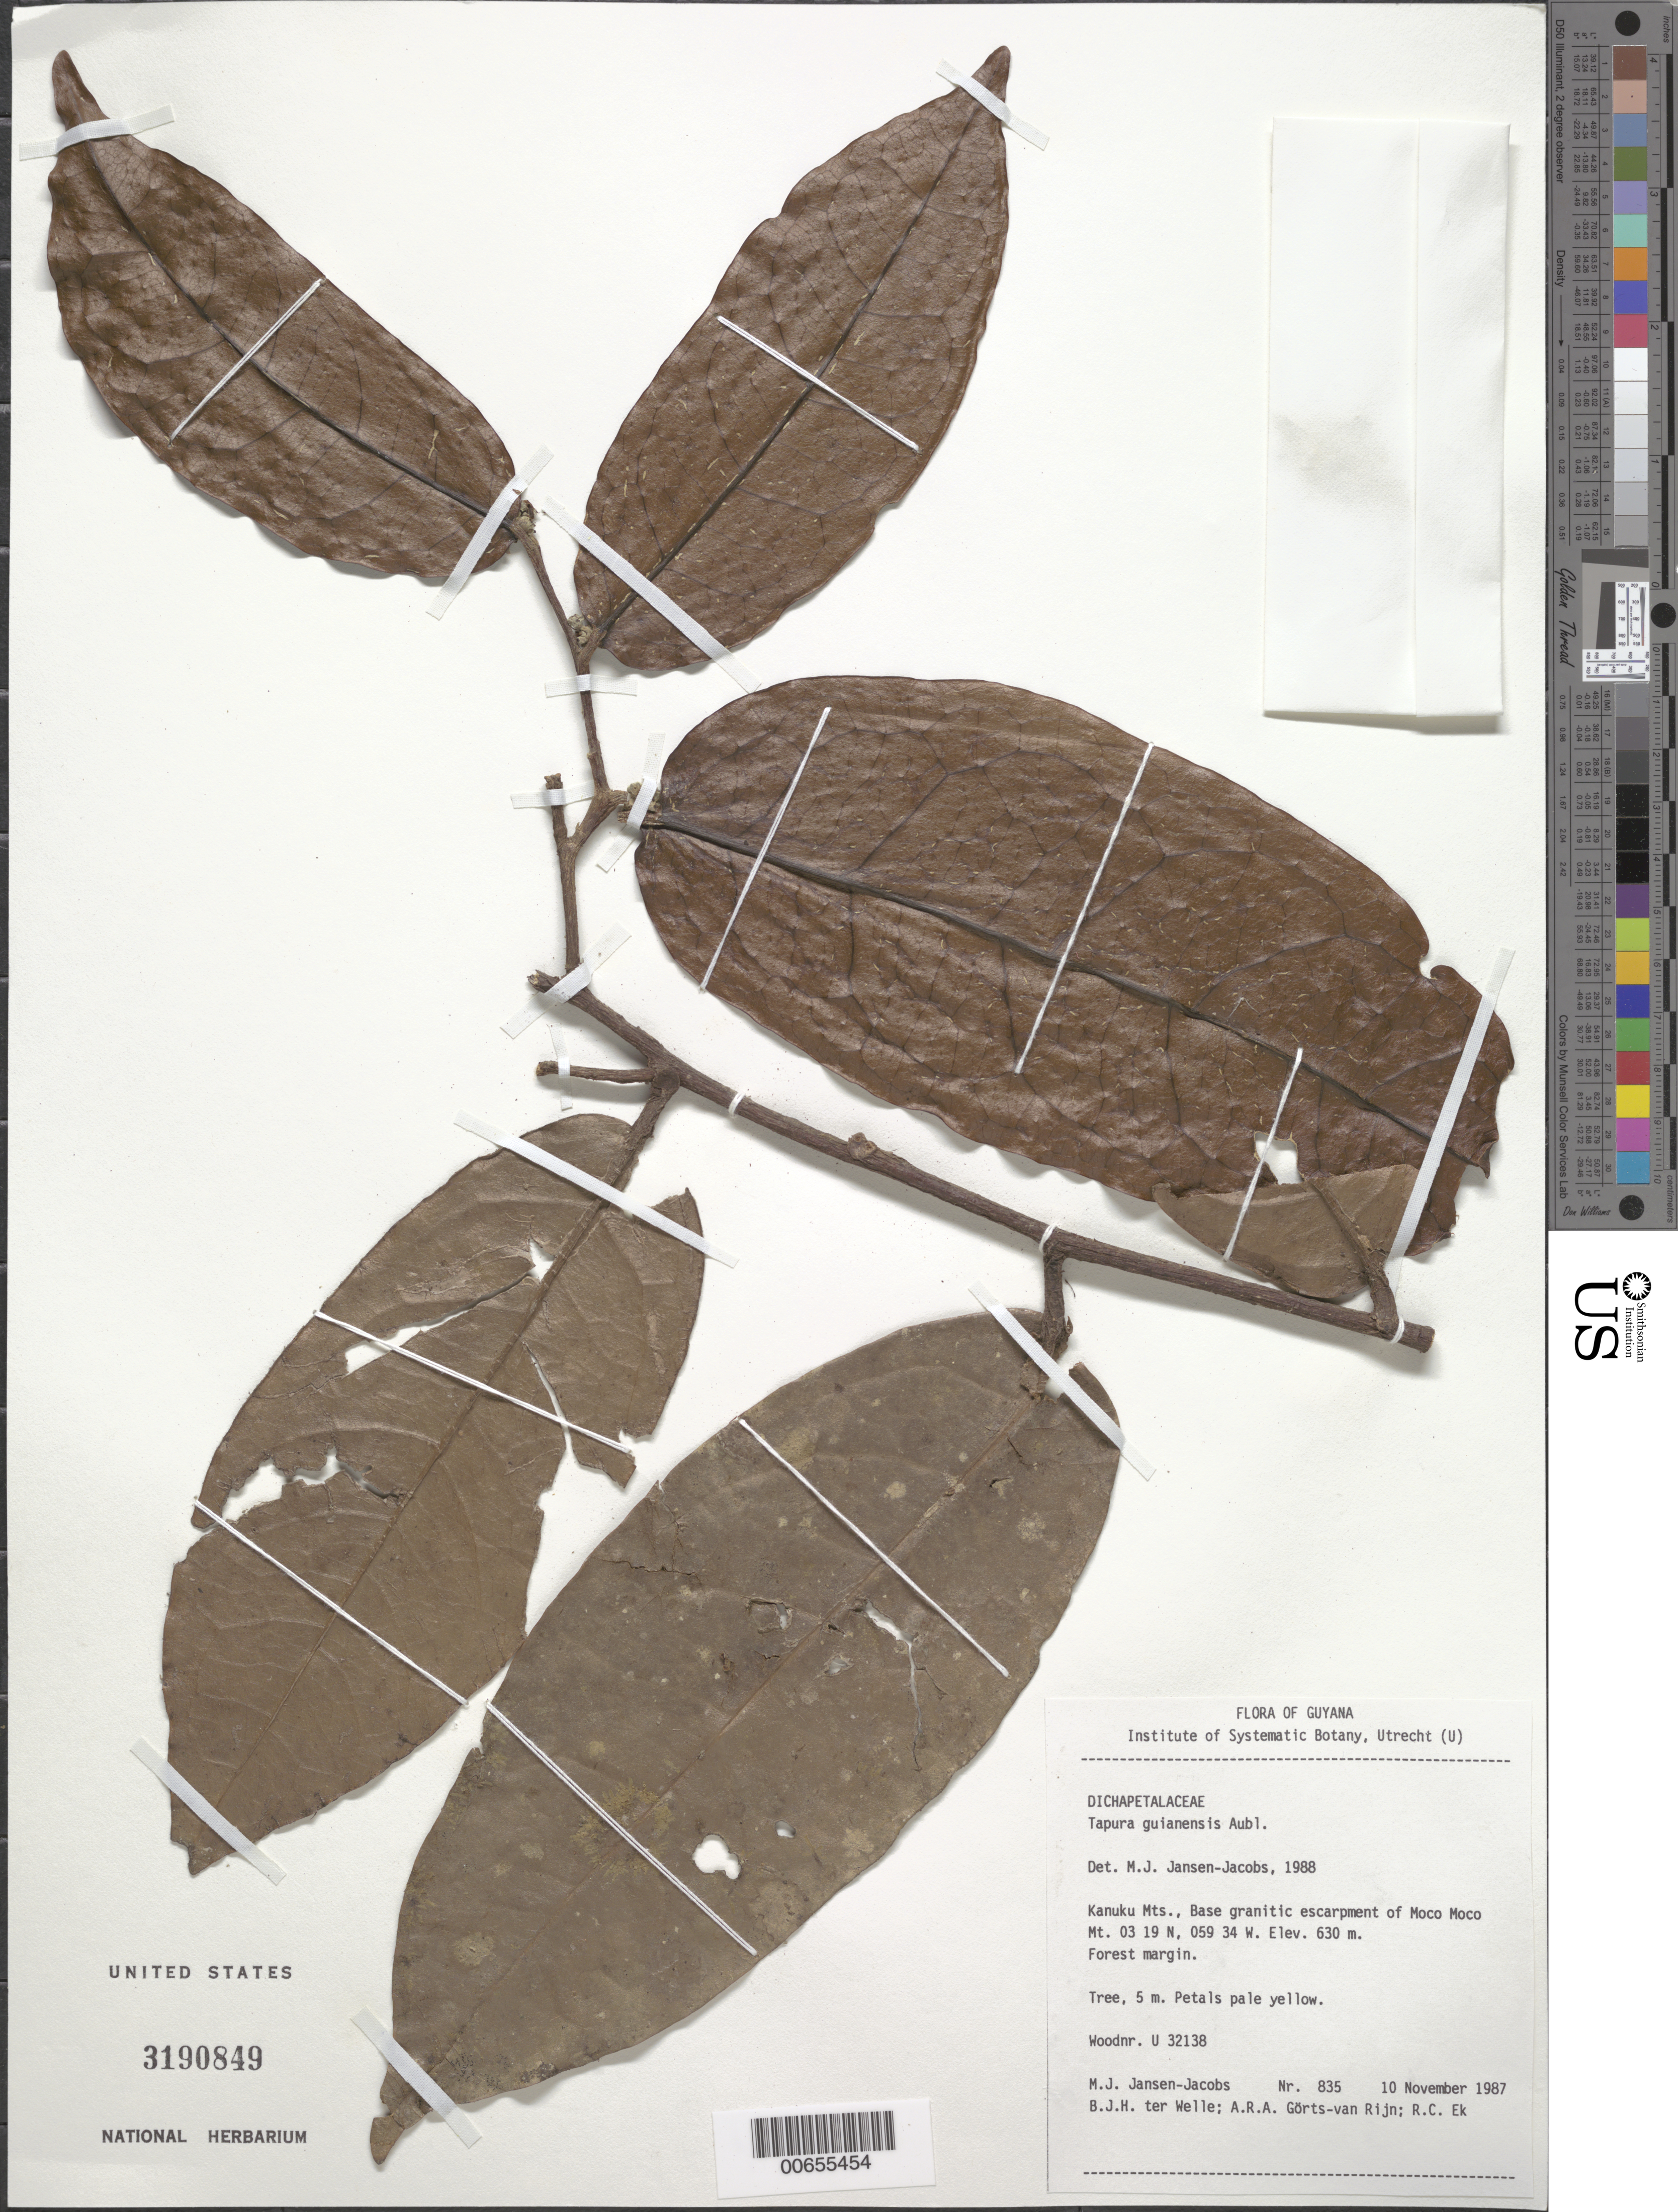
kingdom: Plantae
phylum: Tracheophyta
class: Magnoliopsida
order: Malpighiales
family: Dichapetalaceae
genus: Tapura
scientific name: Tapura guianensis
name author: Aubl.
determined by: Jansen-Jacobs, M. J., (U), Nationaal Herbarium Nederland, Utrecht University branch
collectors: M. J. Jansen-Jacobs, B. Welle, A. .R. A. Görts-van Rijn & R. C. Ek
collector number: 835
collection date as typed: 10-Nov-87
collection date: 1987-11-10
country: Guyana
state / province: U. Takutu-U. Essequibo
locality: Kanuku Mts., Moco Moco Mt.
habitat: Forest margin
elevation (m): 630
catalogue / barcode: US 3190849